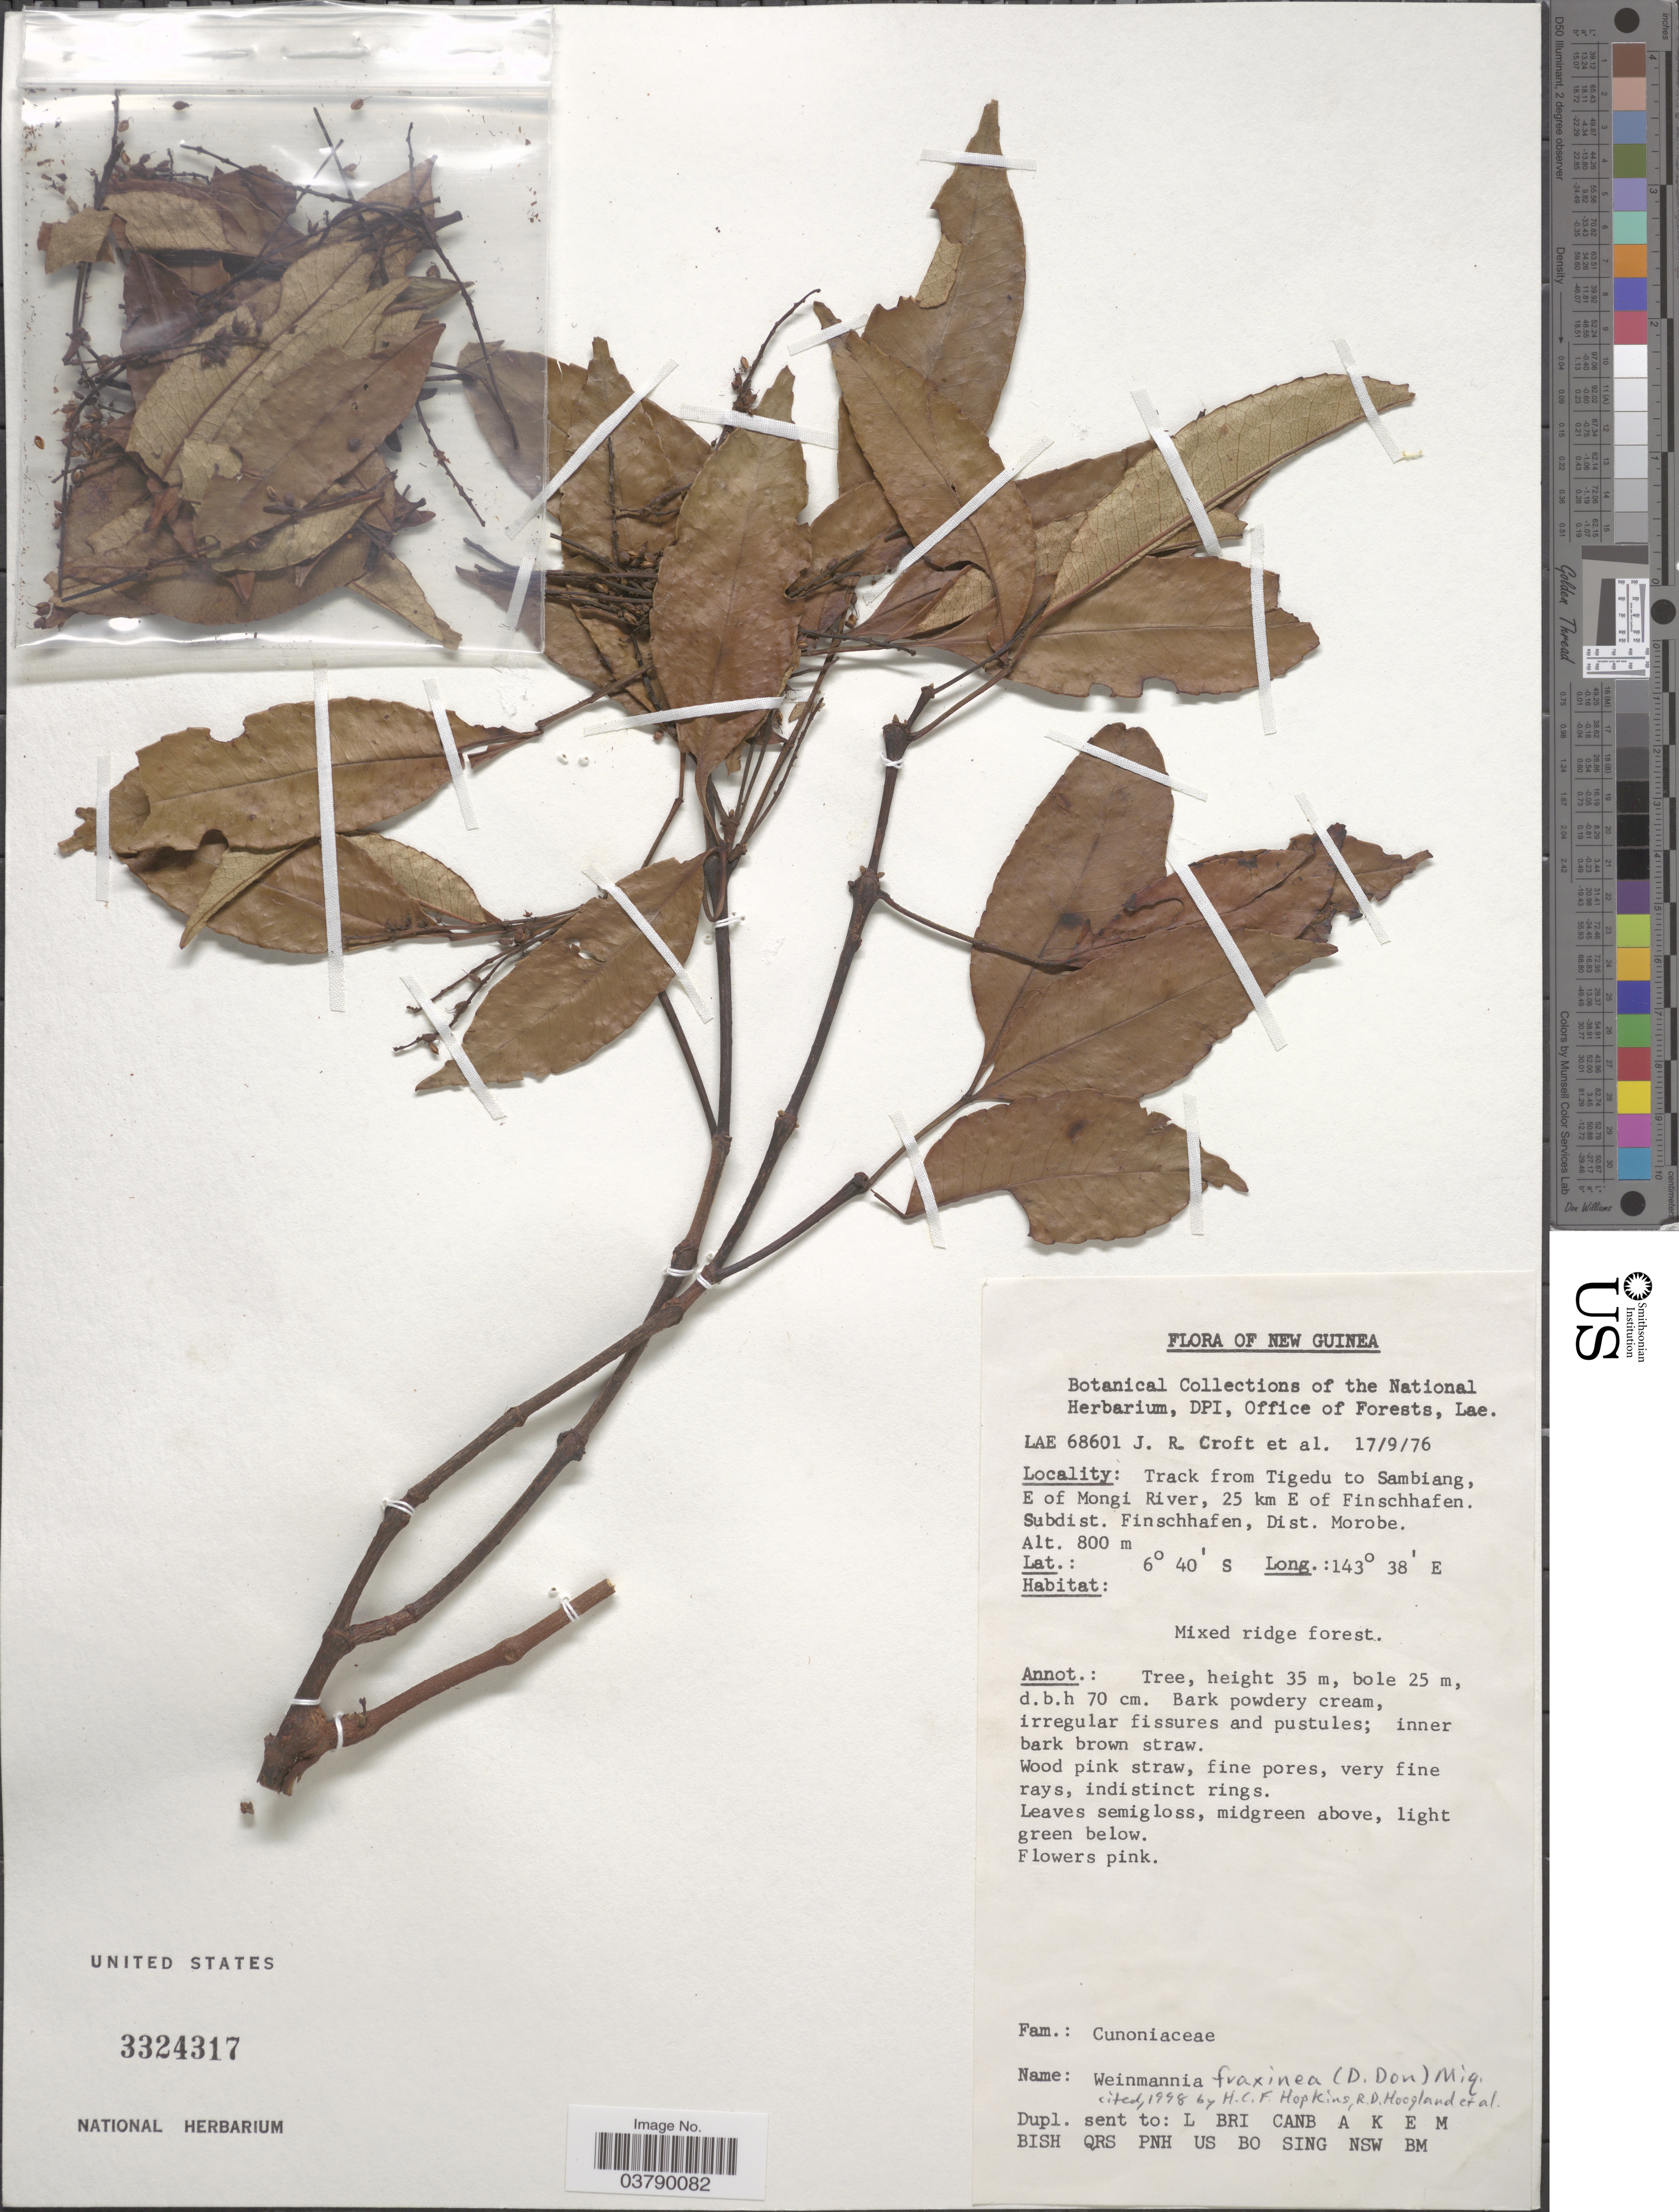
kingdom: Plantae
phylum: Tracheophyta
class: Magnoliopsida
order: Oxalidales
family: Cunoniaceae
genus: Pterophylla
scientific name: Pterophylla fraxinea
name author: D. Don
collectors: J. R. Croft & et al.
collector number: LAE 68601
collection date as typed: Transcribed d/m/y: 17/9/76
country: Papua New Guinea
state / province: Morobe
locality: New Guinea. Track from Tigedu to Sambiang, E of Mongi River, 25 km E of Finschhafen. Subdist. Finschhafen, Dist. Morobe.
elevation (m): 800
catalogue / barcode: US 3324317